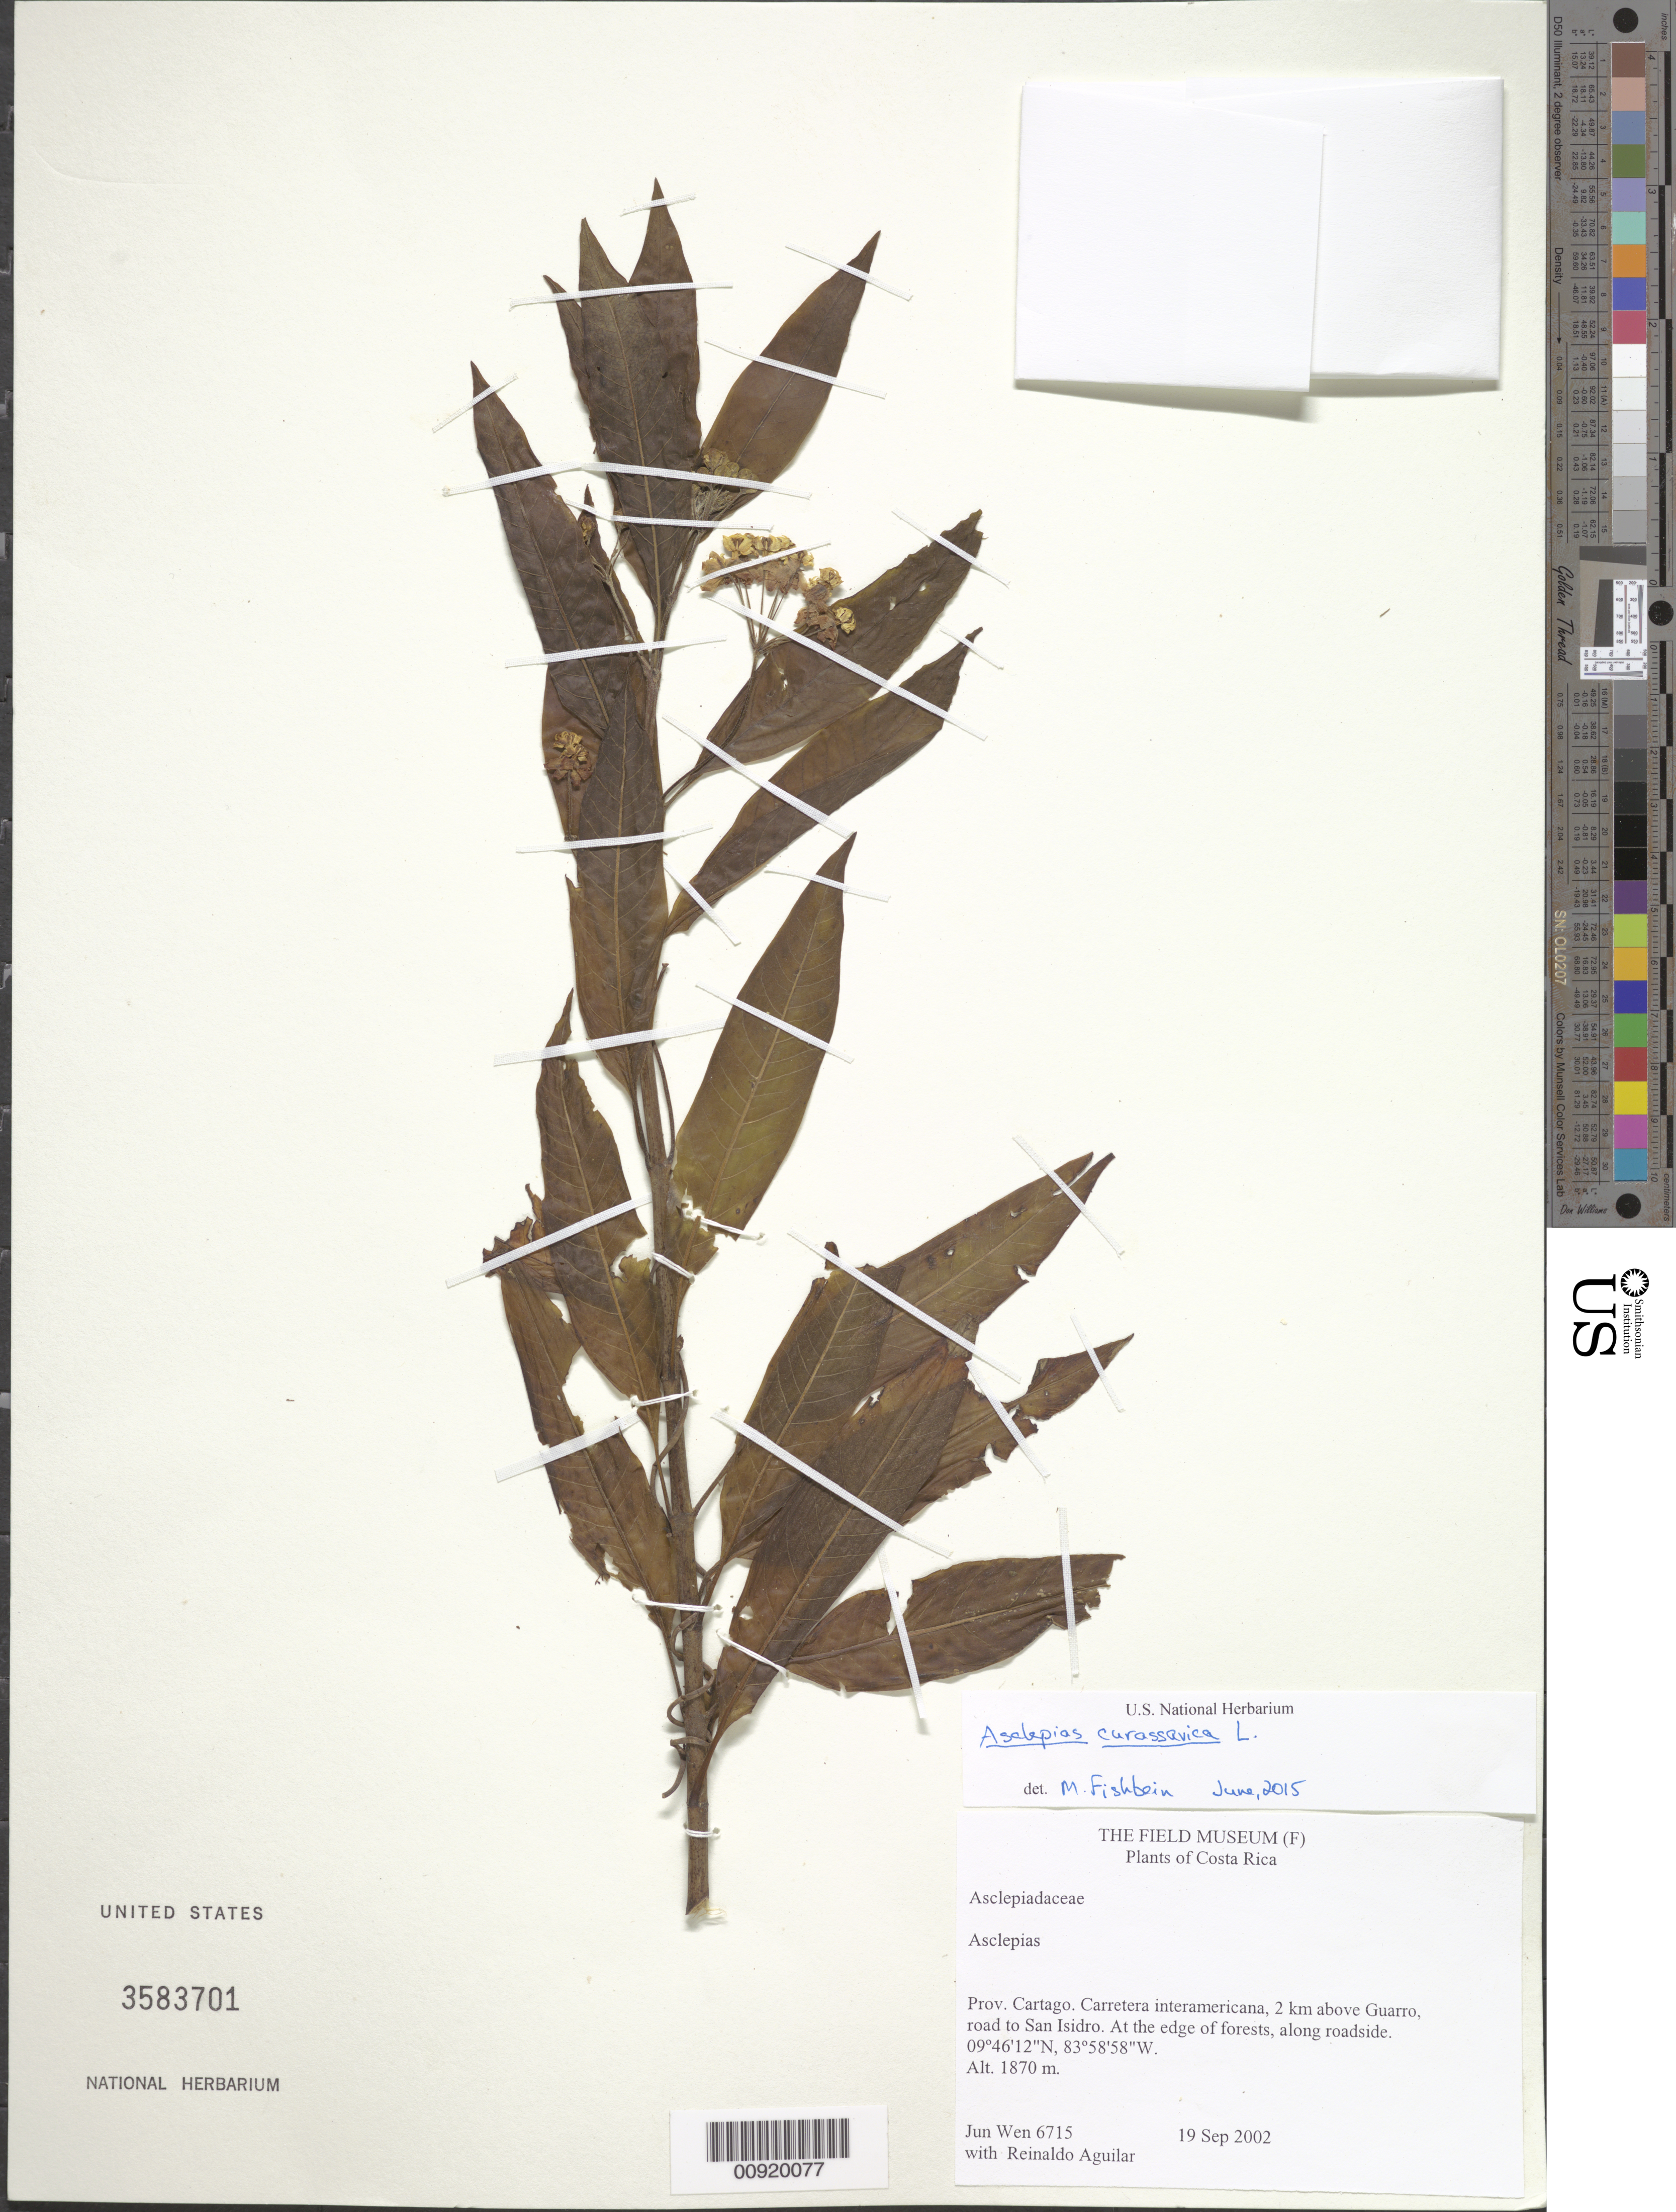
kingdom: Plantae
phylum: Tracheophyta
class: Magnoliopsida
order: Gentianales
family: Apocynaceae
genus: Asclepias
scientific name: Asclepias curassavica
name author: L.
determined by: Fishbein, M.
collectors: J. Wen & R. Aguilar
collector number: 6715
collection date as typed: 19 Sep 2002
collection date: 2002-09-19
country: Costa Rica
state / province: Cartago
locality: Carretera interamericana, 2 km above Guarro, road to San Isidro.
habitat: At the edge of forests, along roadside.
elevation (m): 1870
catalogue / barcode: US 3583701